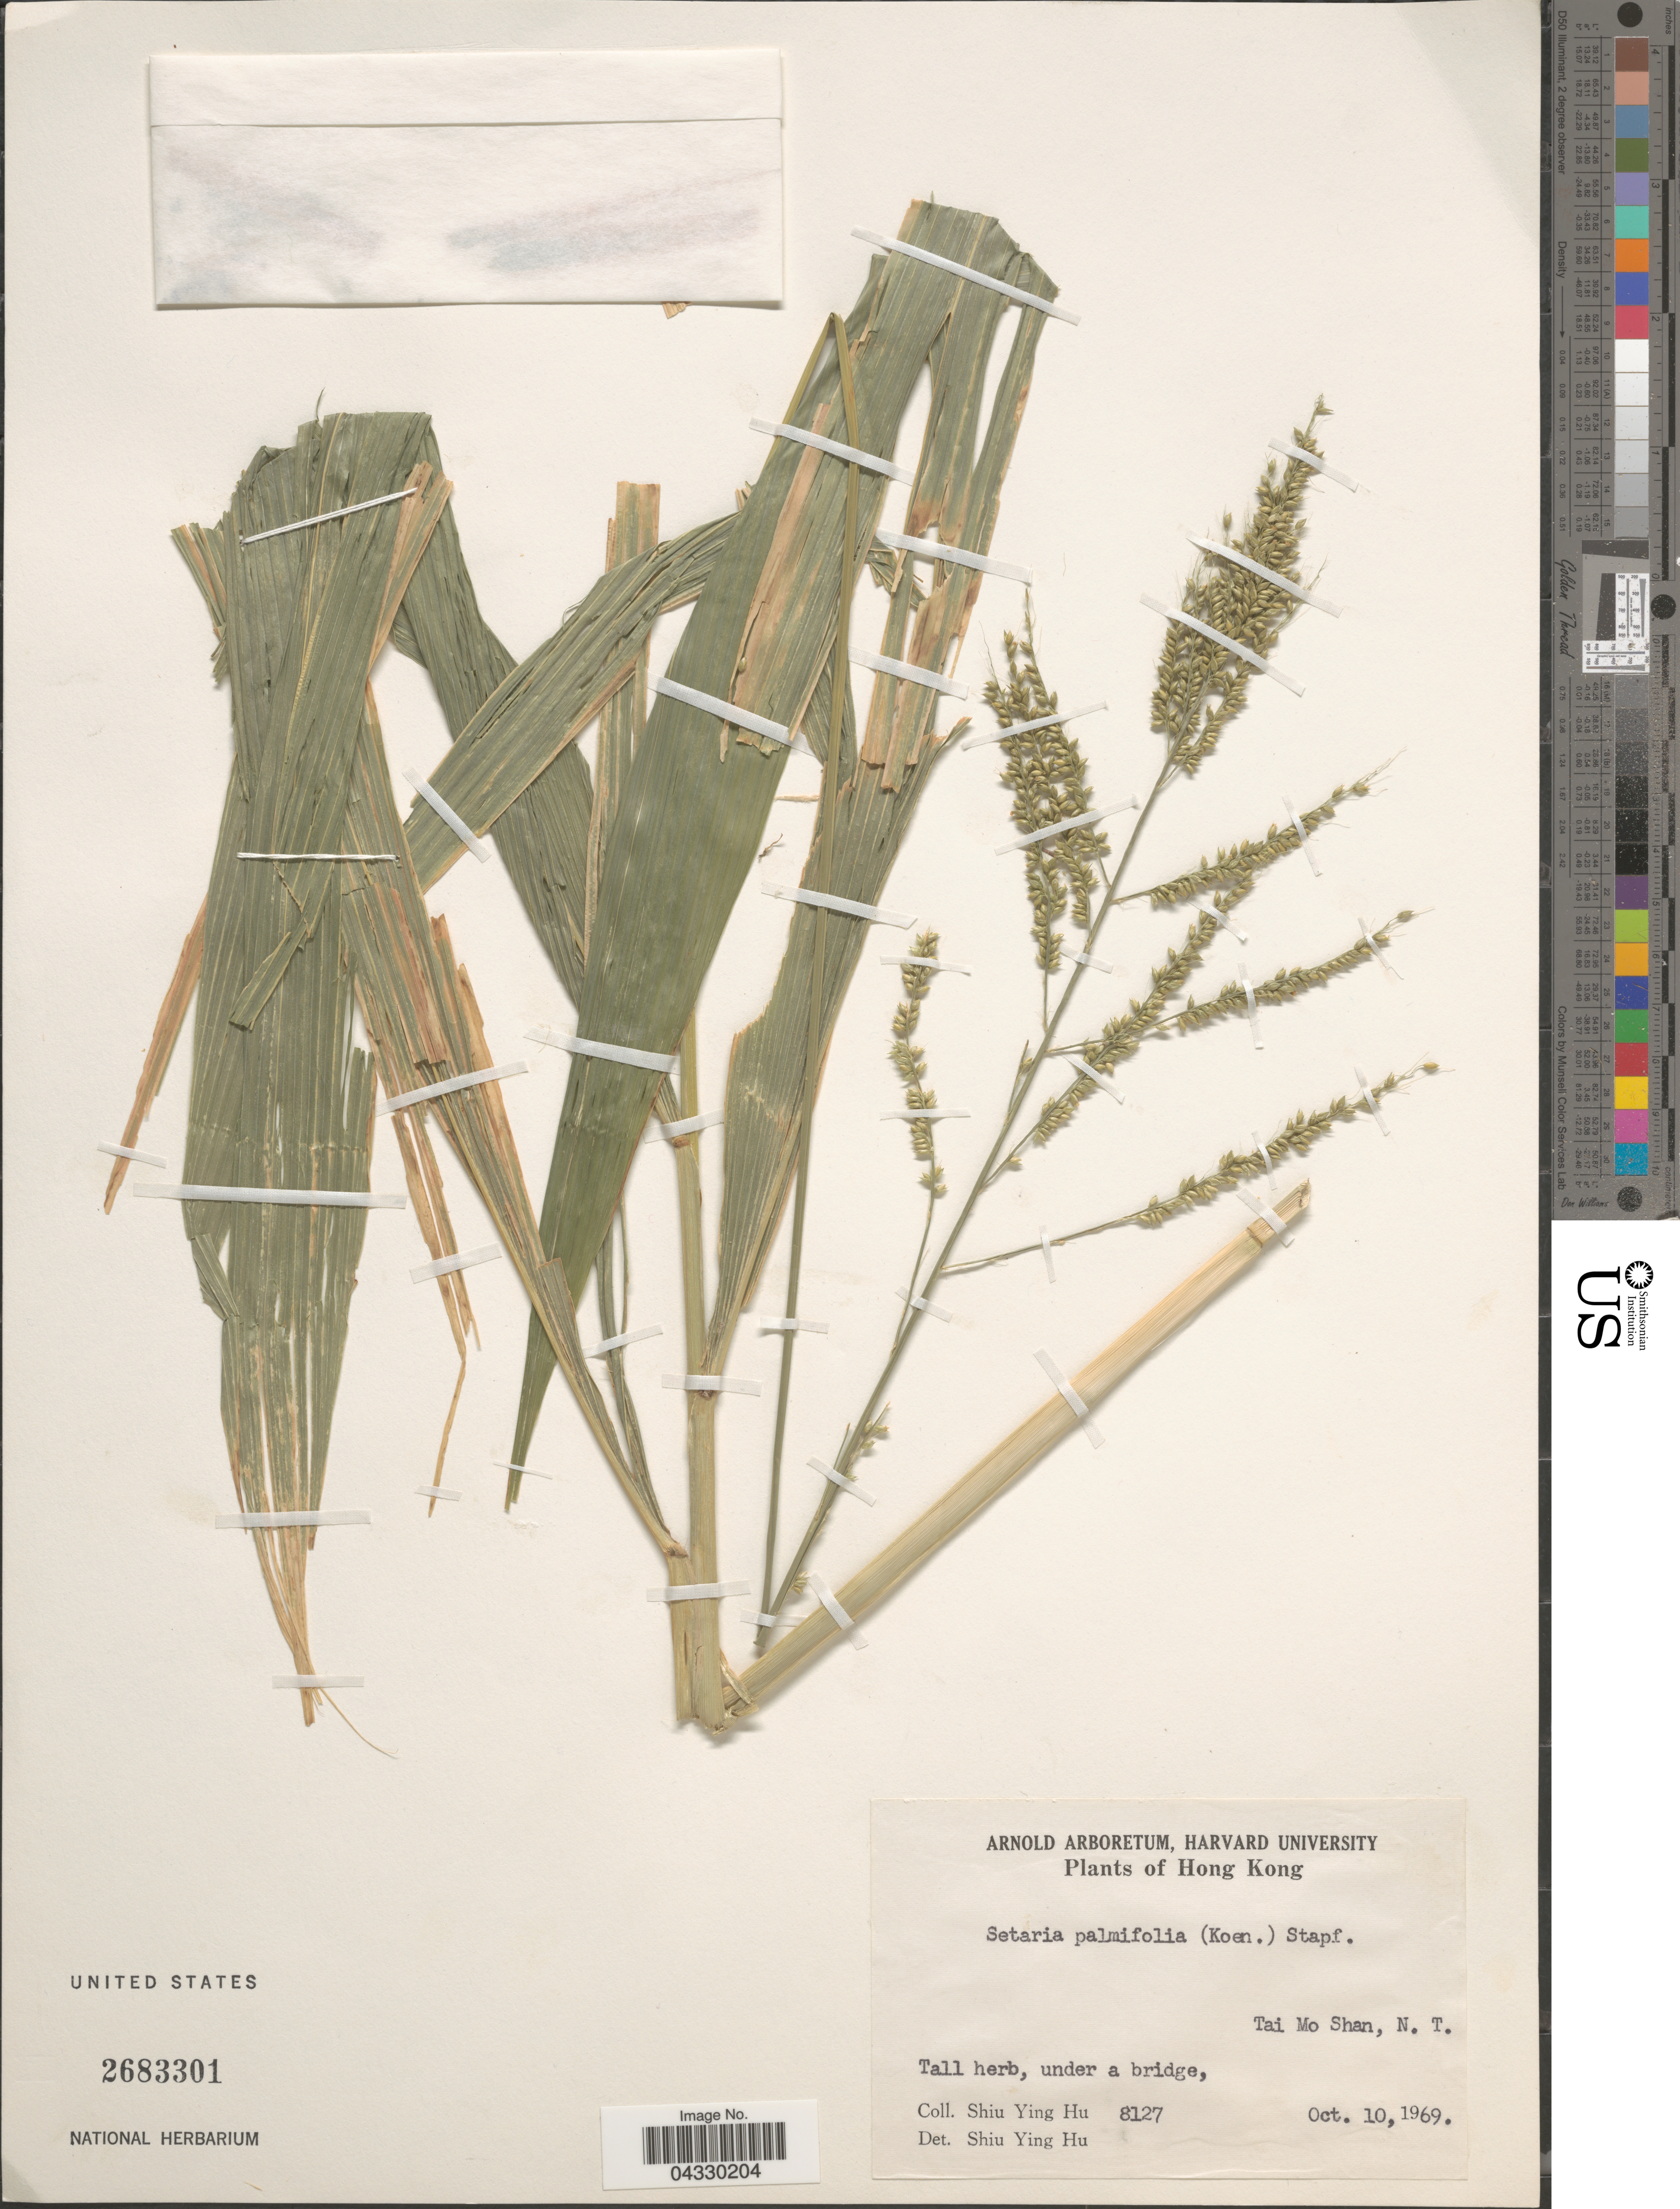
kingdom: Plantae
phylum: Tracheophyta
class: Liliopsida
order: Poales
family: Poaceae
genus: Setaria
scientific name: Setaria palmifolia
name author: (J. Koenig) Stapf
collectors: S. Y. Hu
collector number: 8127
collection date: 1969-10-10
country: China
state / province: Hong Kong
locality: Tai Mo Shan, N. T.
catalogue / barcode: US 2683301